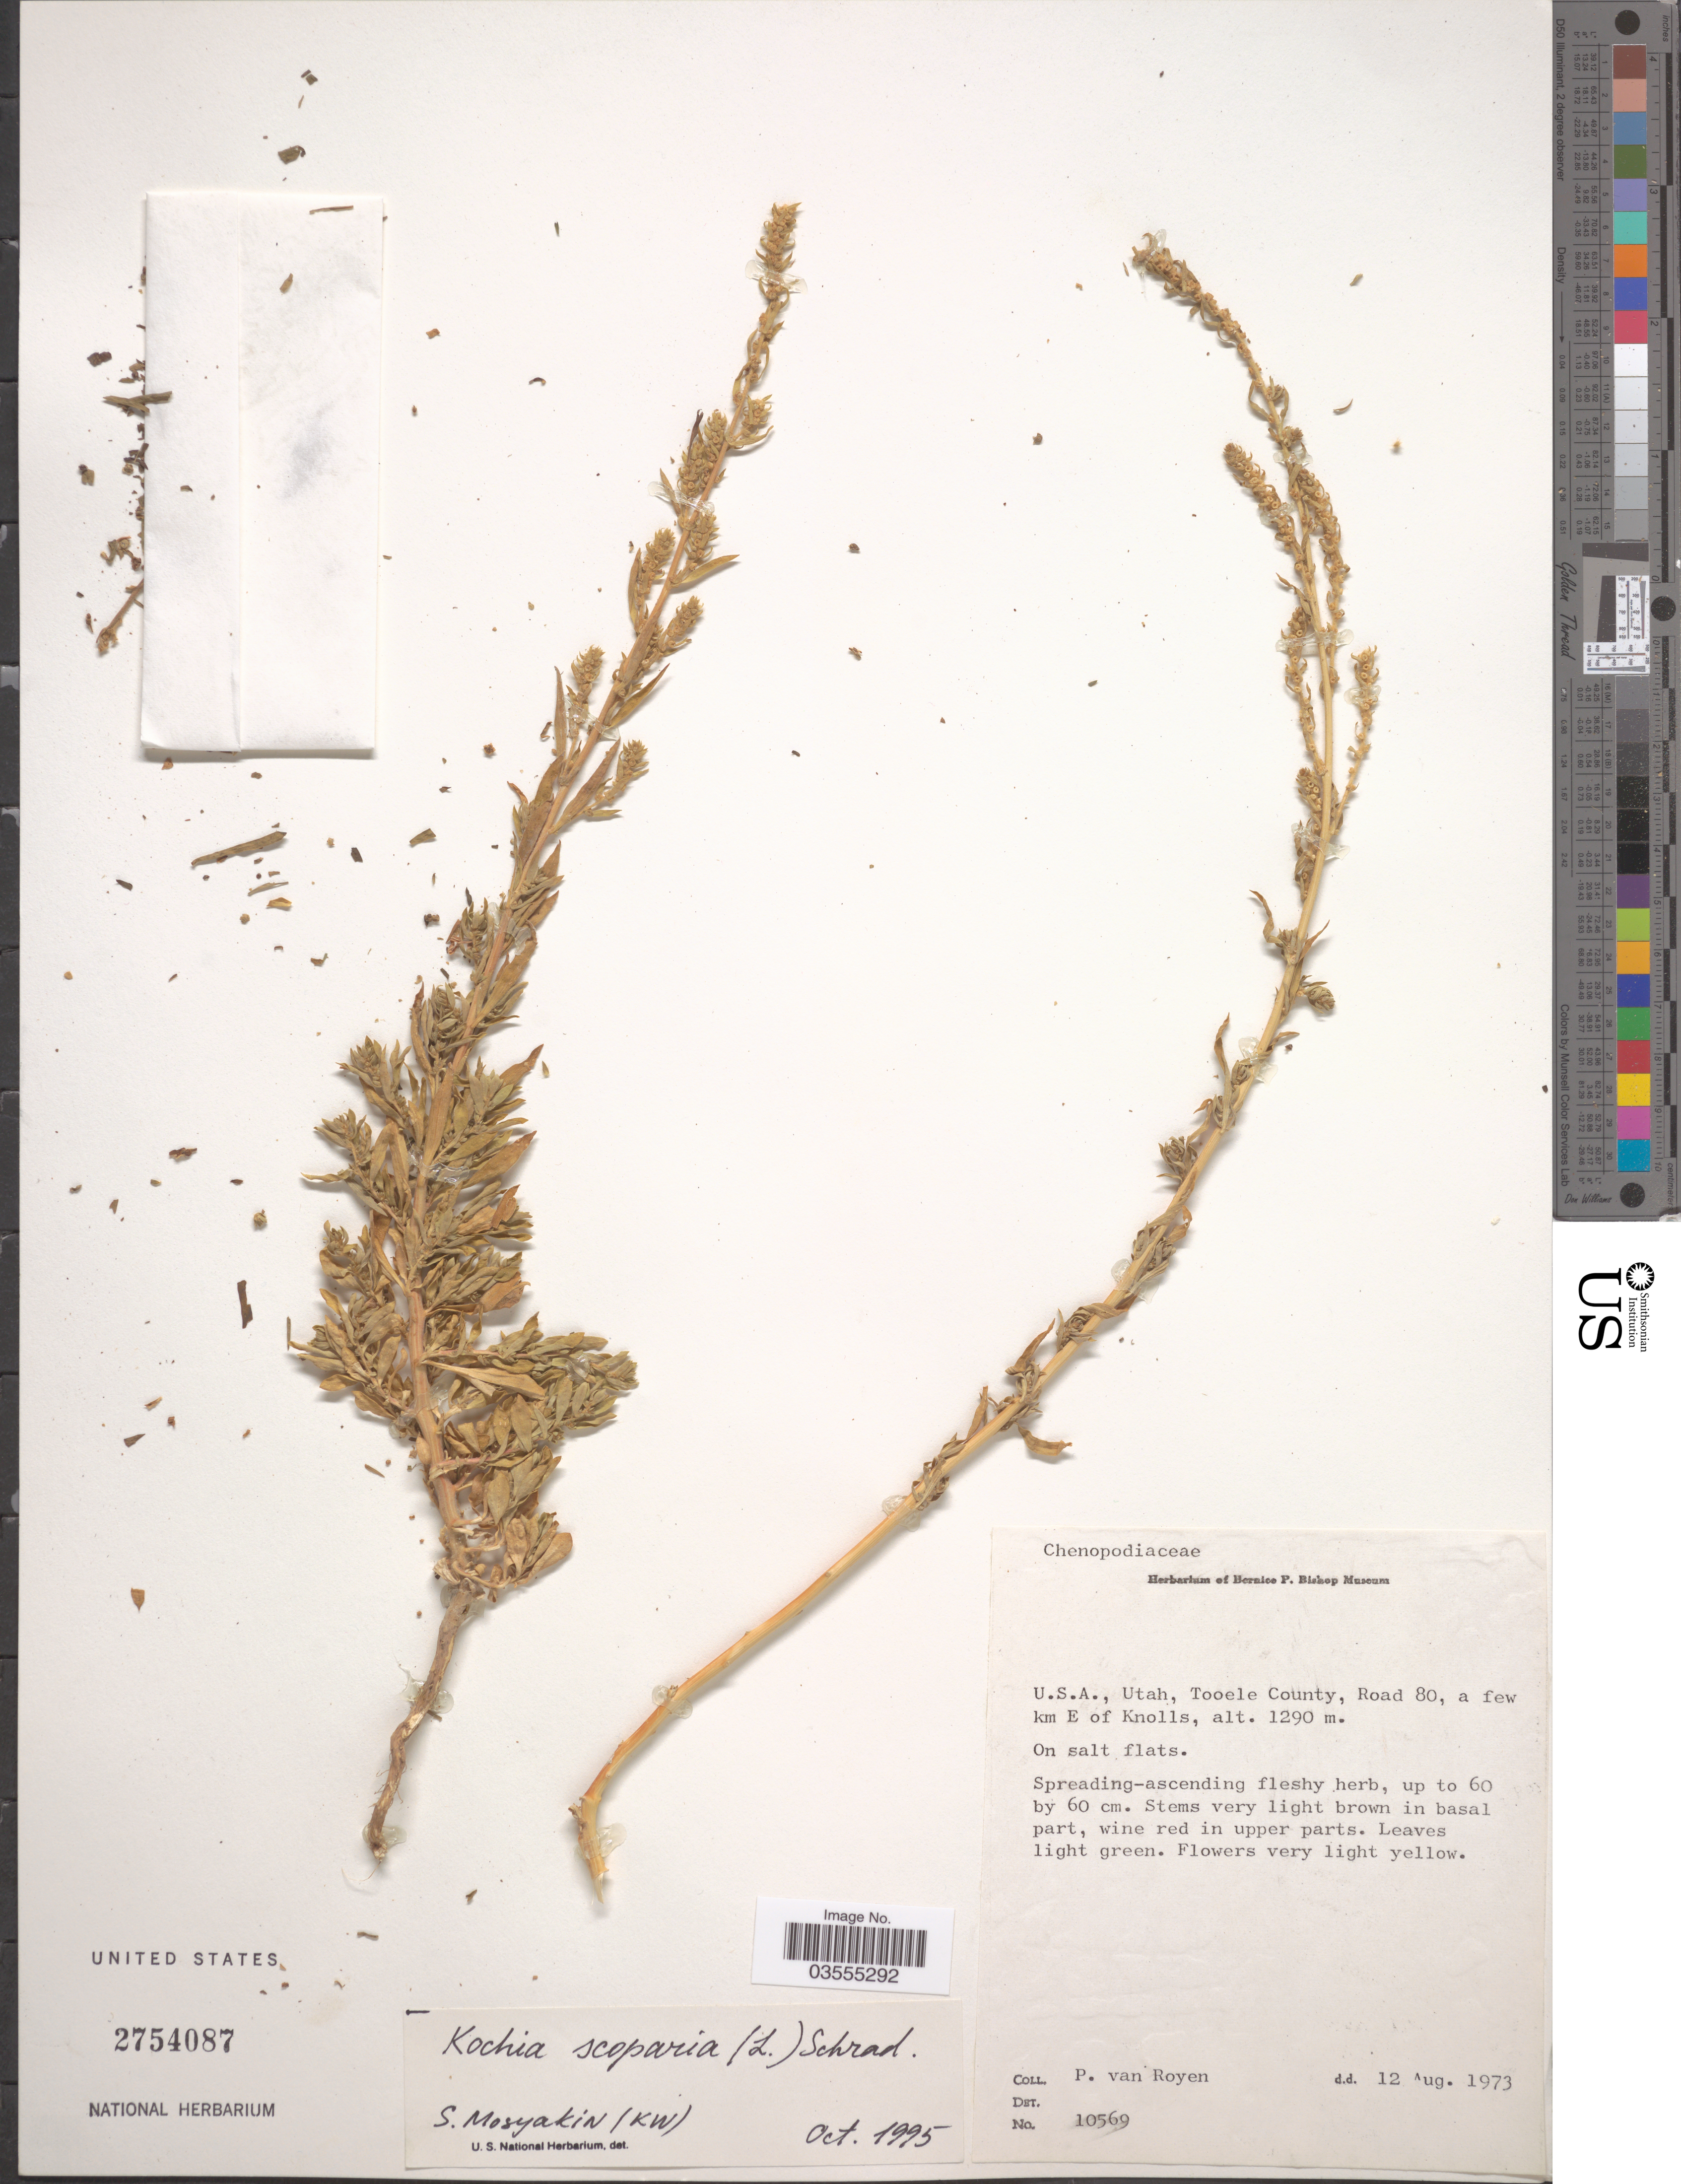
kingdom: Plantae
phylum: Tracheophyta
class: Magnoliopsida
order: Caryophyllales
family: Amaranthaceae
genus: Bassia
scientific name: Bassia scoparia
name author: (L.) Voss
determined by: U.S. National Herbarium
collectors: P. van Royen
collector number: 10569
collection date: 1973-08-12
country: United States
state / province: Utah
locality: U.S.A. Tooele County, Road 80, a few km E of Knolls.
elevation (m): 1290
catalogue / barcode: US 2754087